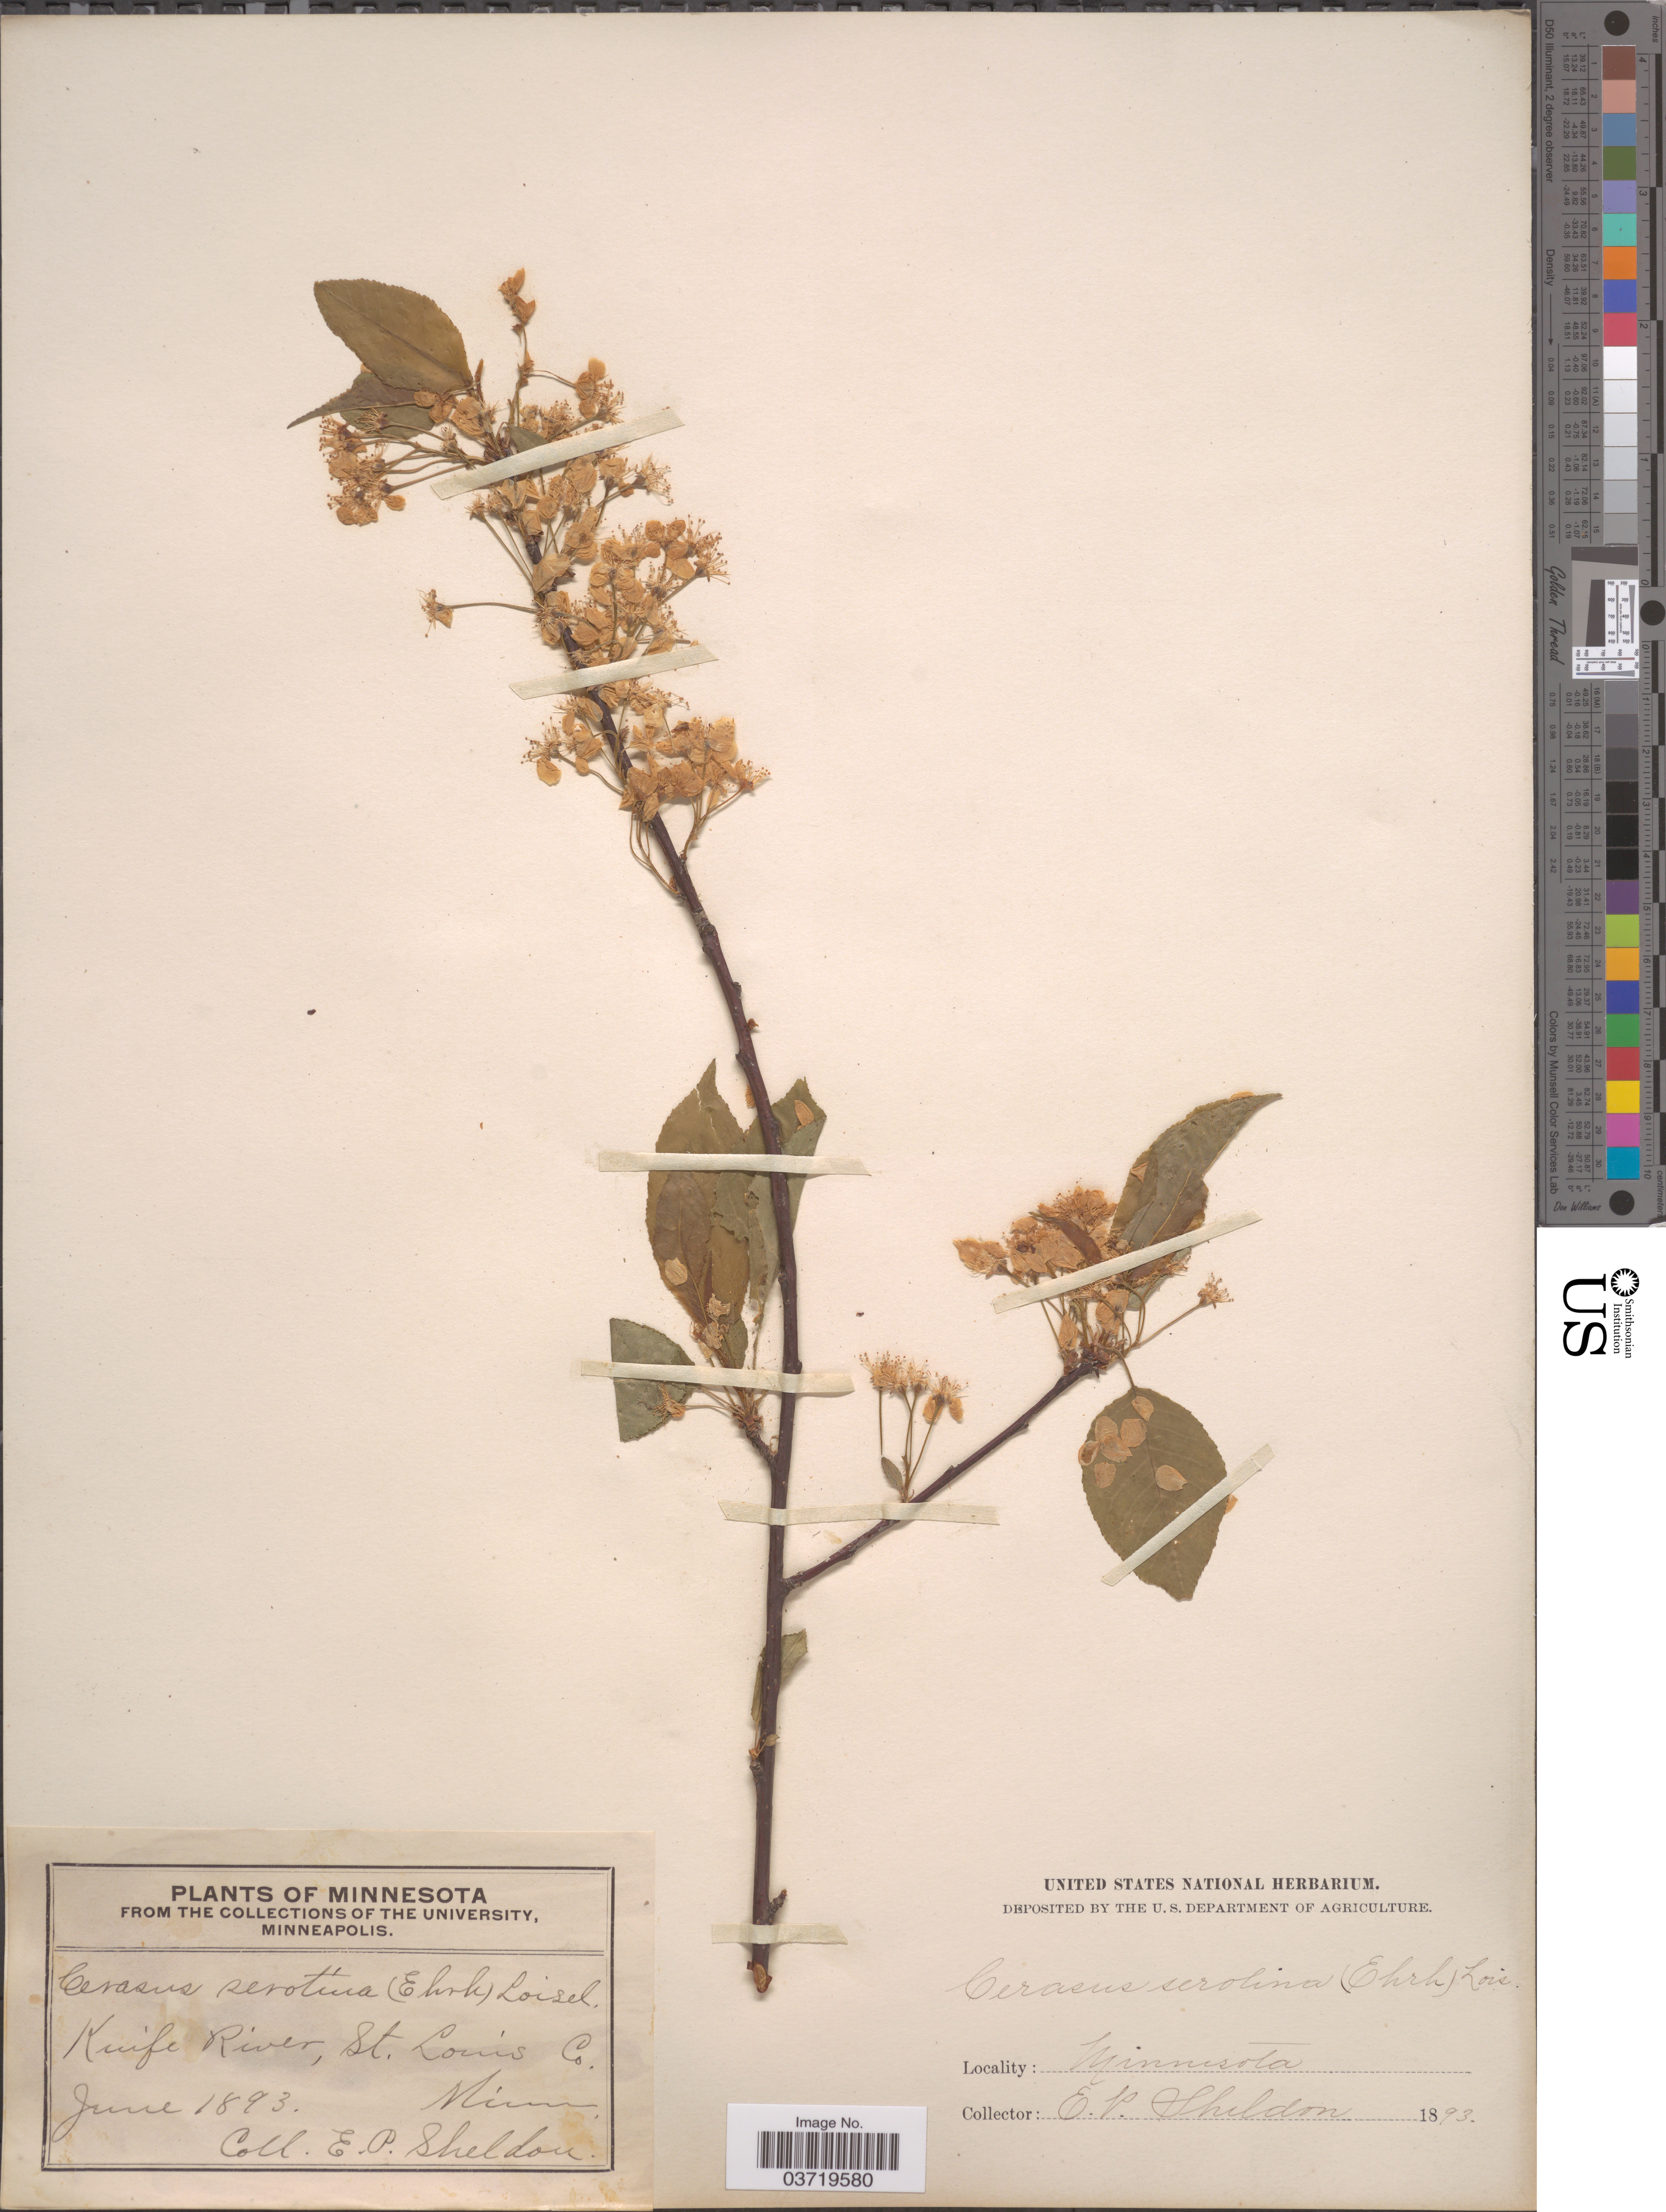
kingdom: Plantae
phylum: Tracheophyta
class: Magnoliopsida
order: Rosales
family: Rosaceae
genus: Prunus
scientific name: Prunus serotina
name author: Ehrh.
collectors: E. P. Sheldon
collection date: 1893-06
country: United States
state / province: Minnesota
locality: Knife River, St. Louis Co.